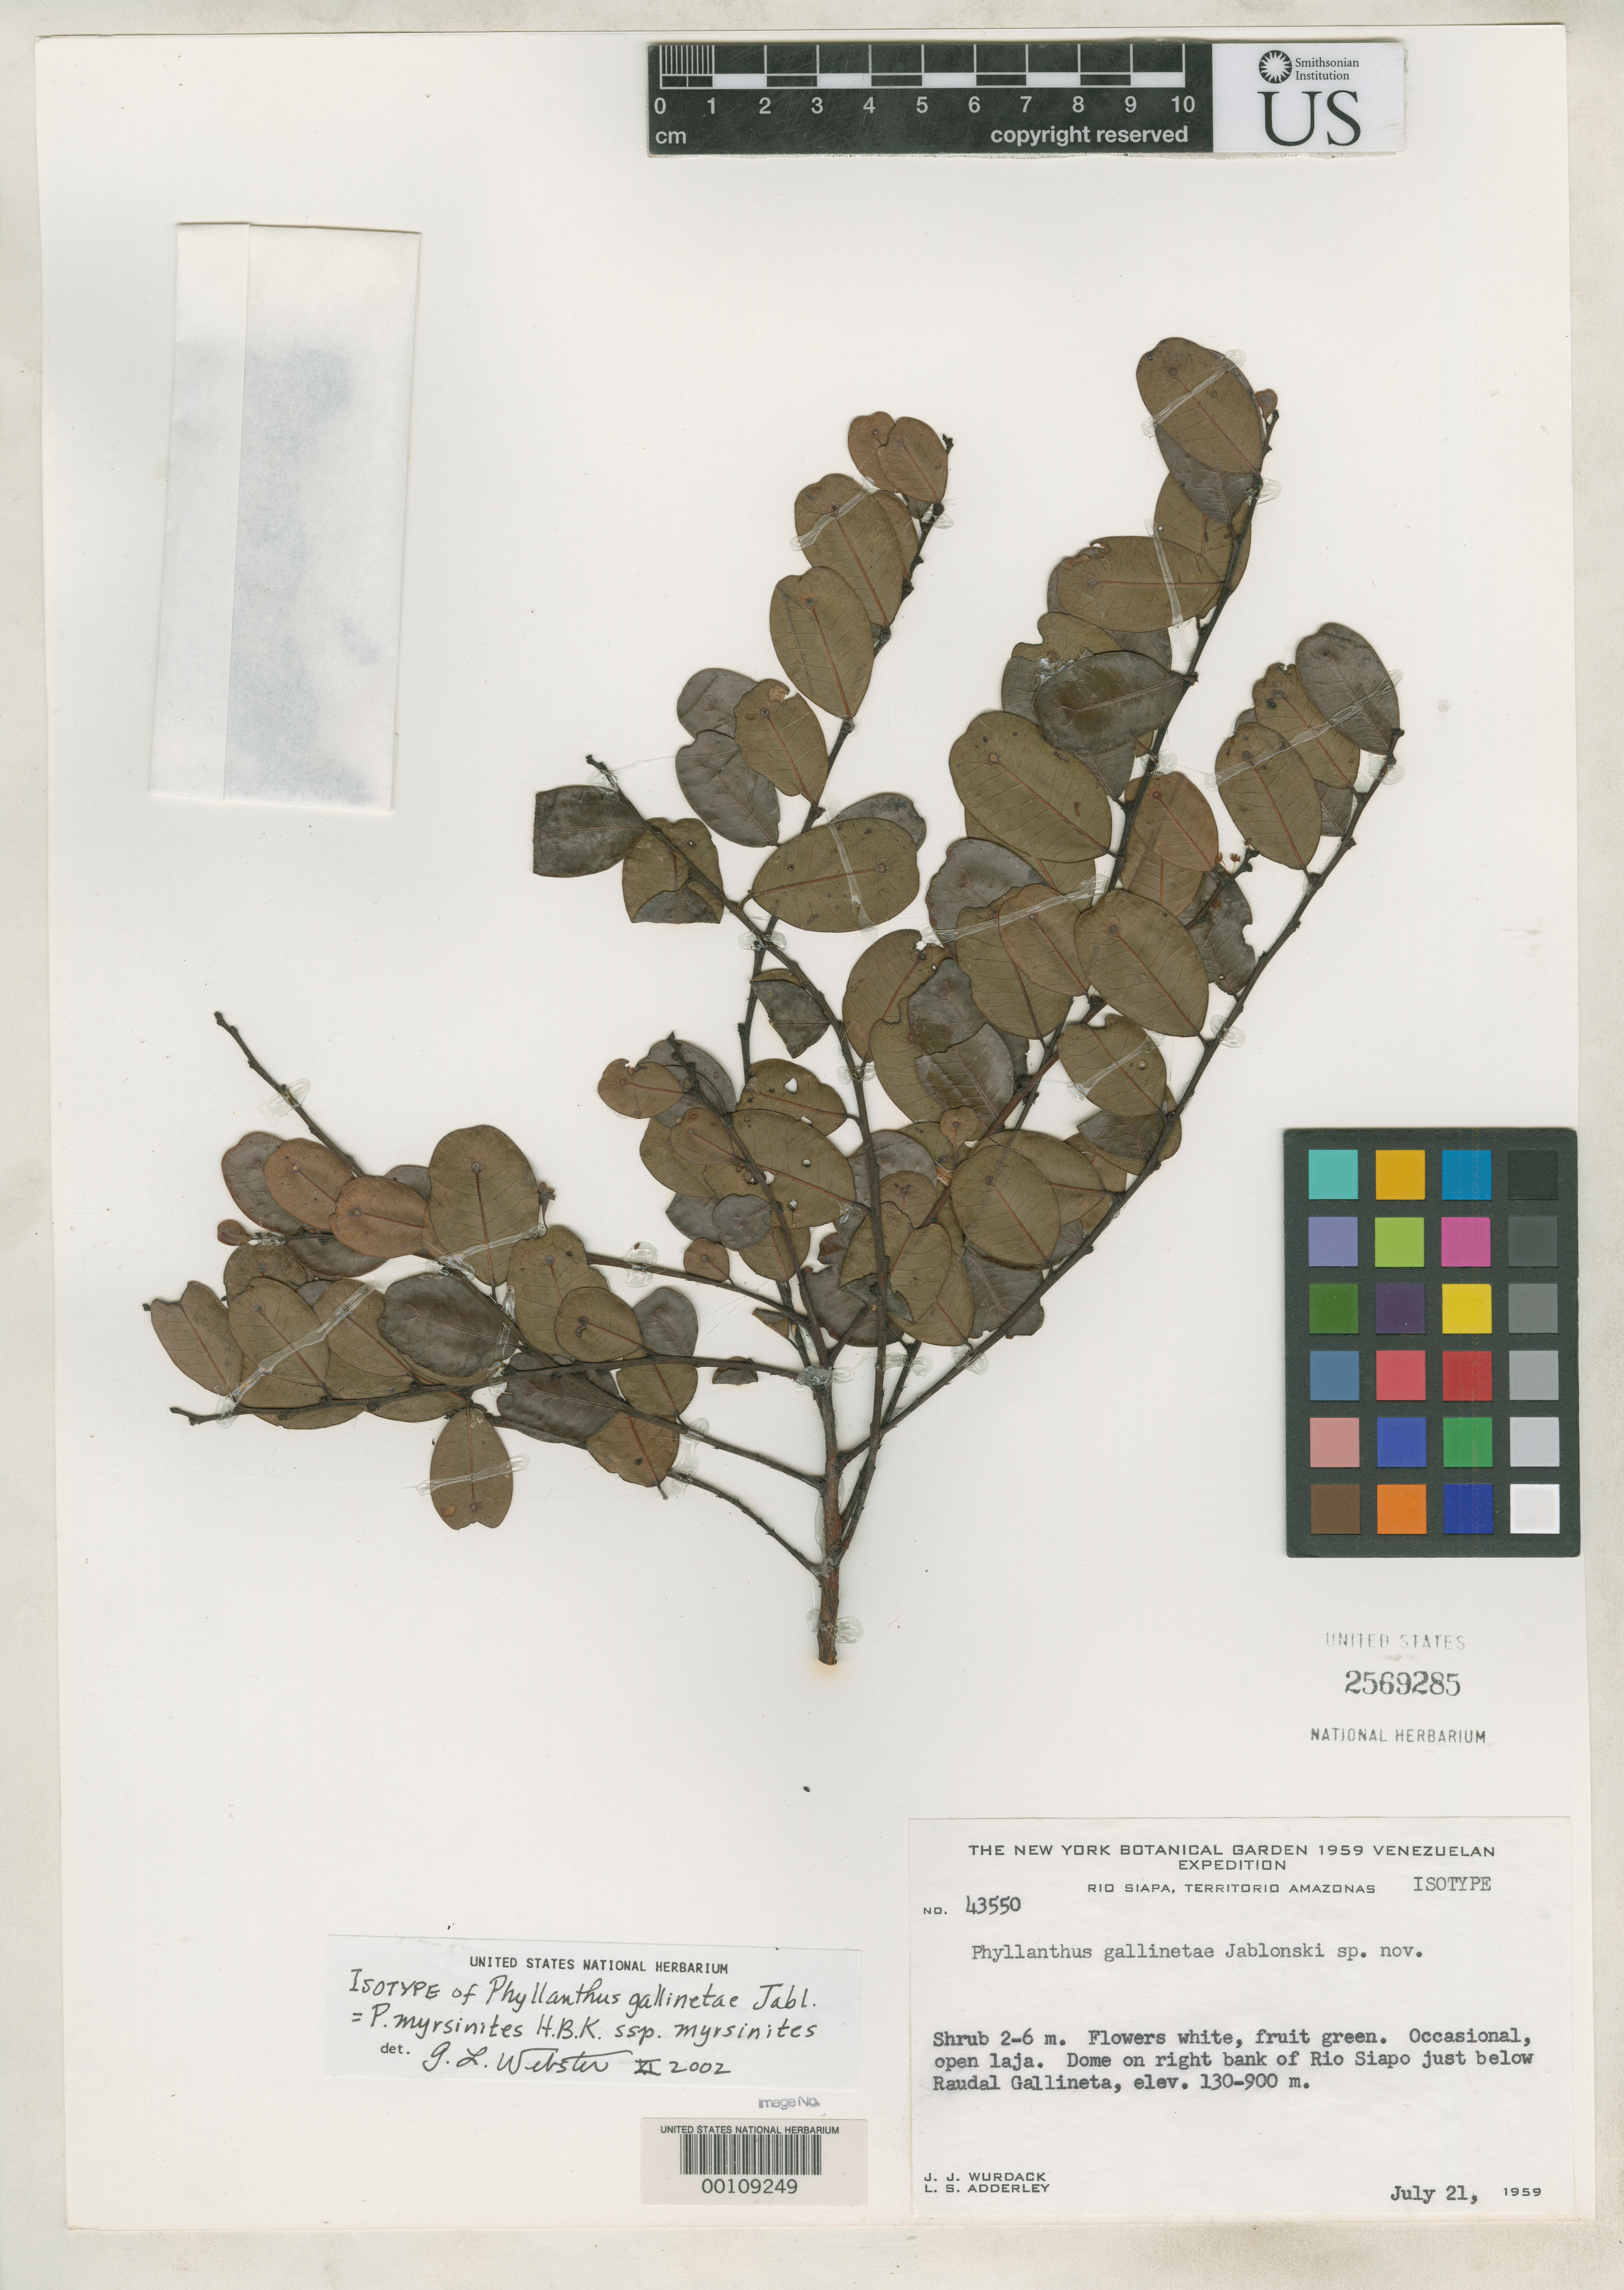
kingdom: Plantae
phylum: Tracheophyta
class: Magnoliopsida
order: Malpighiales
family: Phyllanthaceae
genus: Phyllanthus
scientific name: Phyllanthus gallinetae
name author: Jabl.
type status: Isotype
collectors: J. J. Wurdack & L. S. Adderley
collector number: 43550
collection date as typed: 21 Jul 1959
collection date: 1959-07-21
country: Venezuela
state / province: Amazonas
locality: Raudal Gallineta, Rio Siapa.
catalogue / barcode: US 2569285